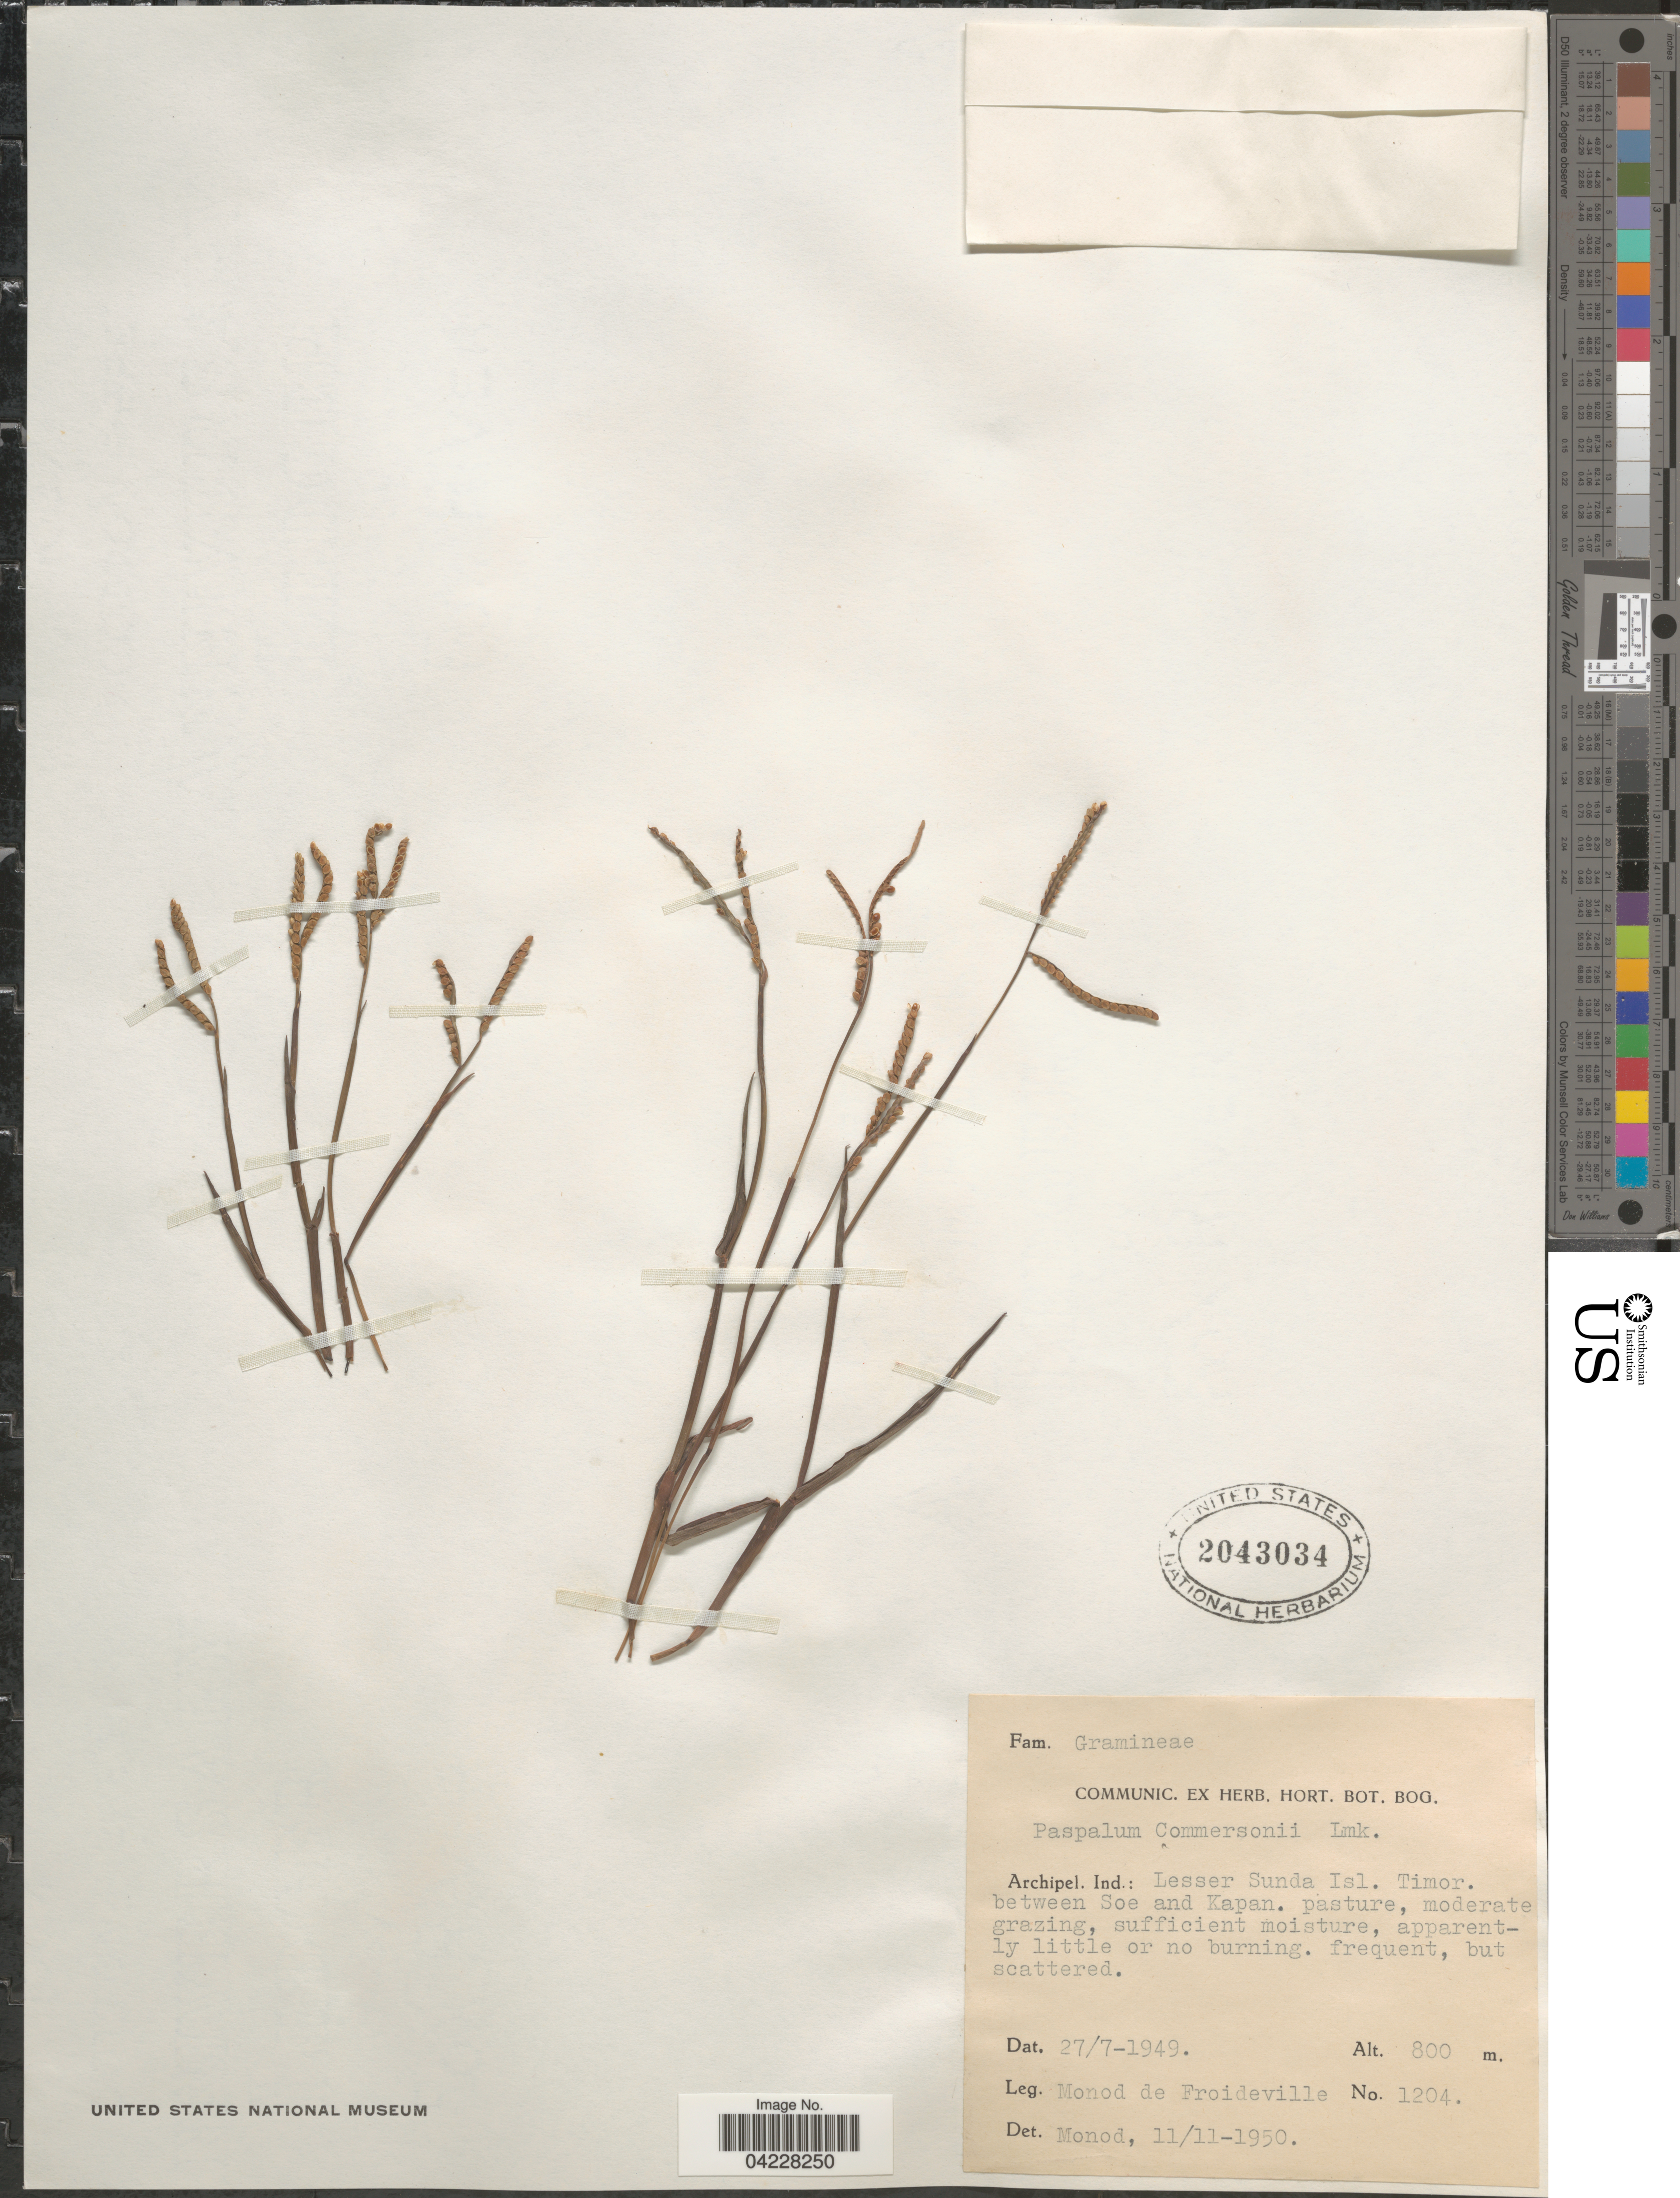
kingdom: Plantae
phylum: Tracheophyta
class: Liliopsida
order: Poales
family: Poaceae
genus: Paspalum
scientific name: Paspalum scrobiculatum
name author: L.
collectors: C. Monod de F.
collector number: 1204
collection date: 1949-07-27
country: Indonesia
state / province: Nusa Tenggara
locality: Archipel. Ind.: Lesser Sunda Isl. Timor. between Soe and Kapan.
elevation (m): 800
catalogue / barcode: US 2043034